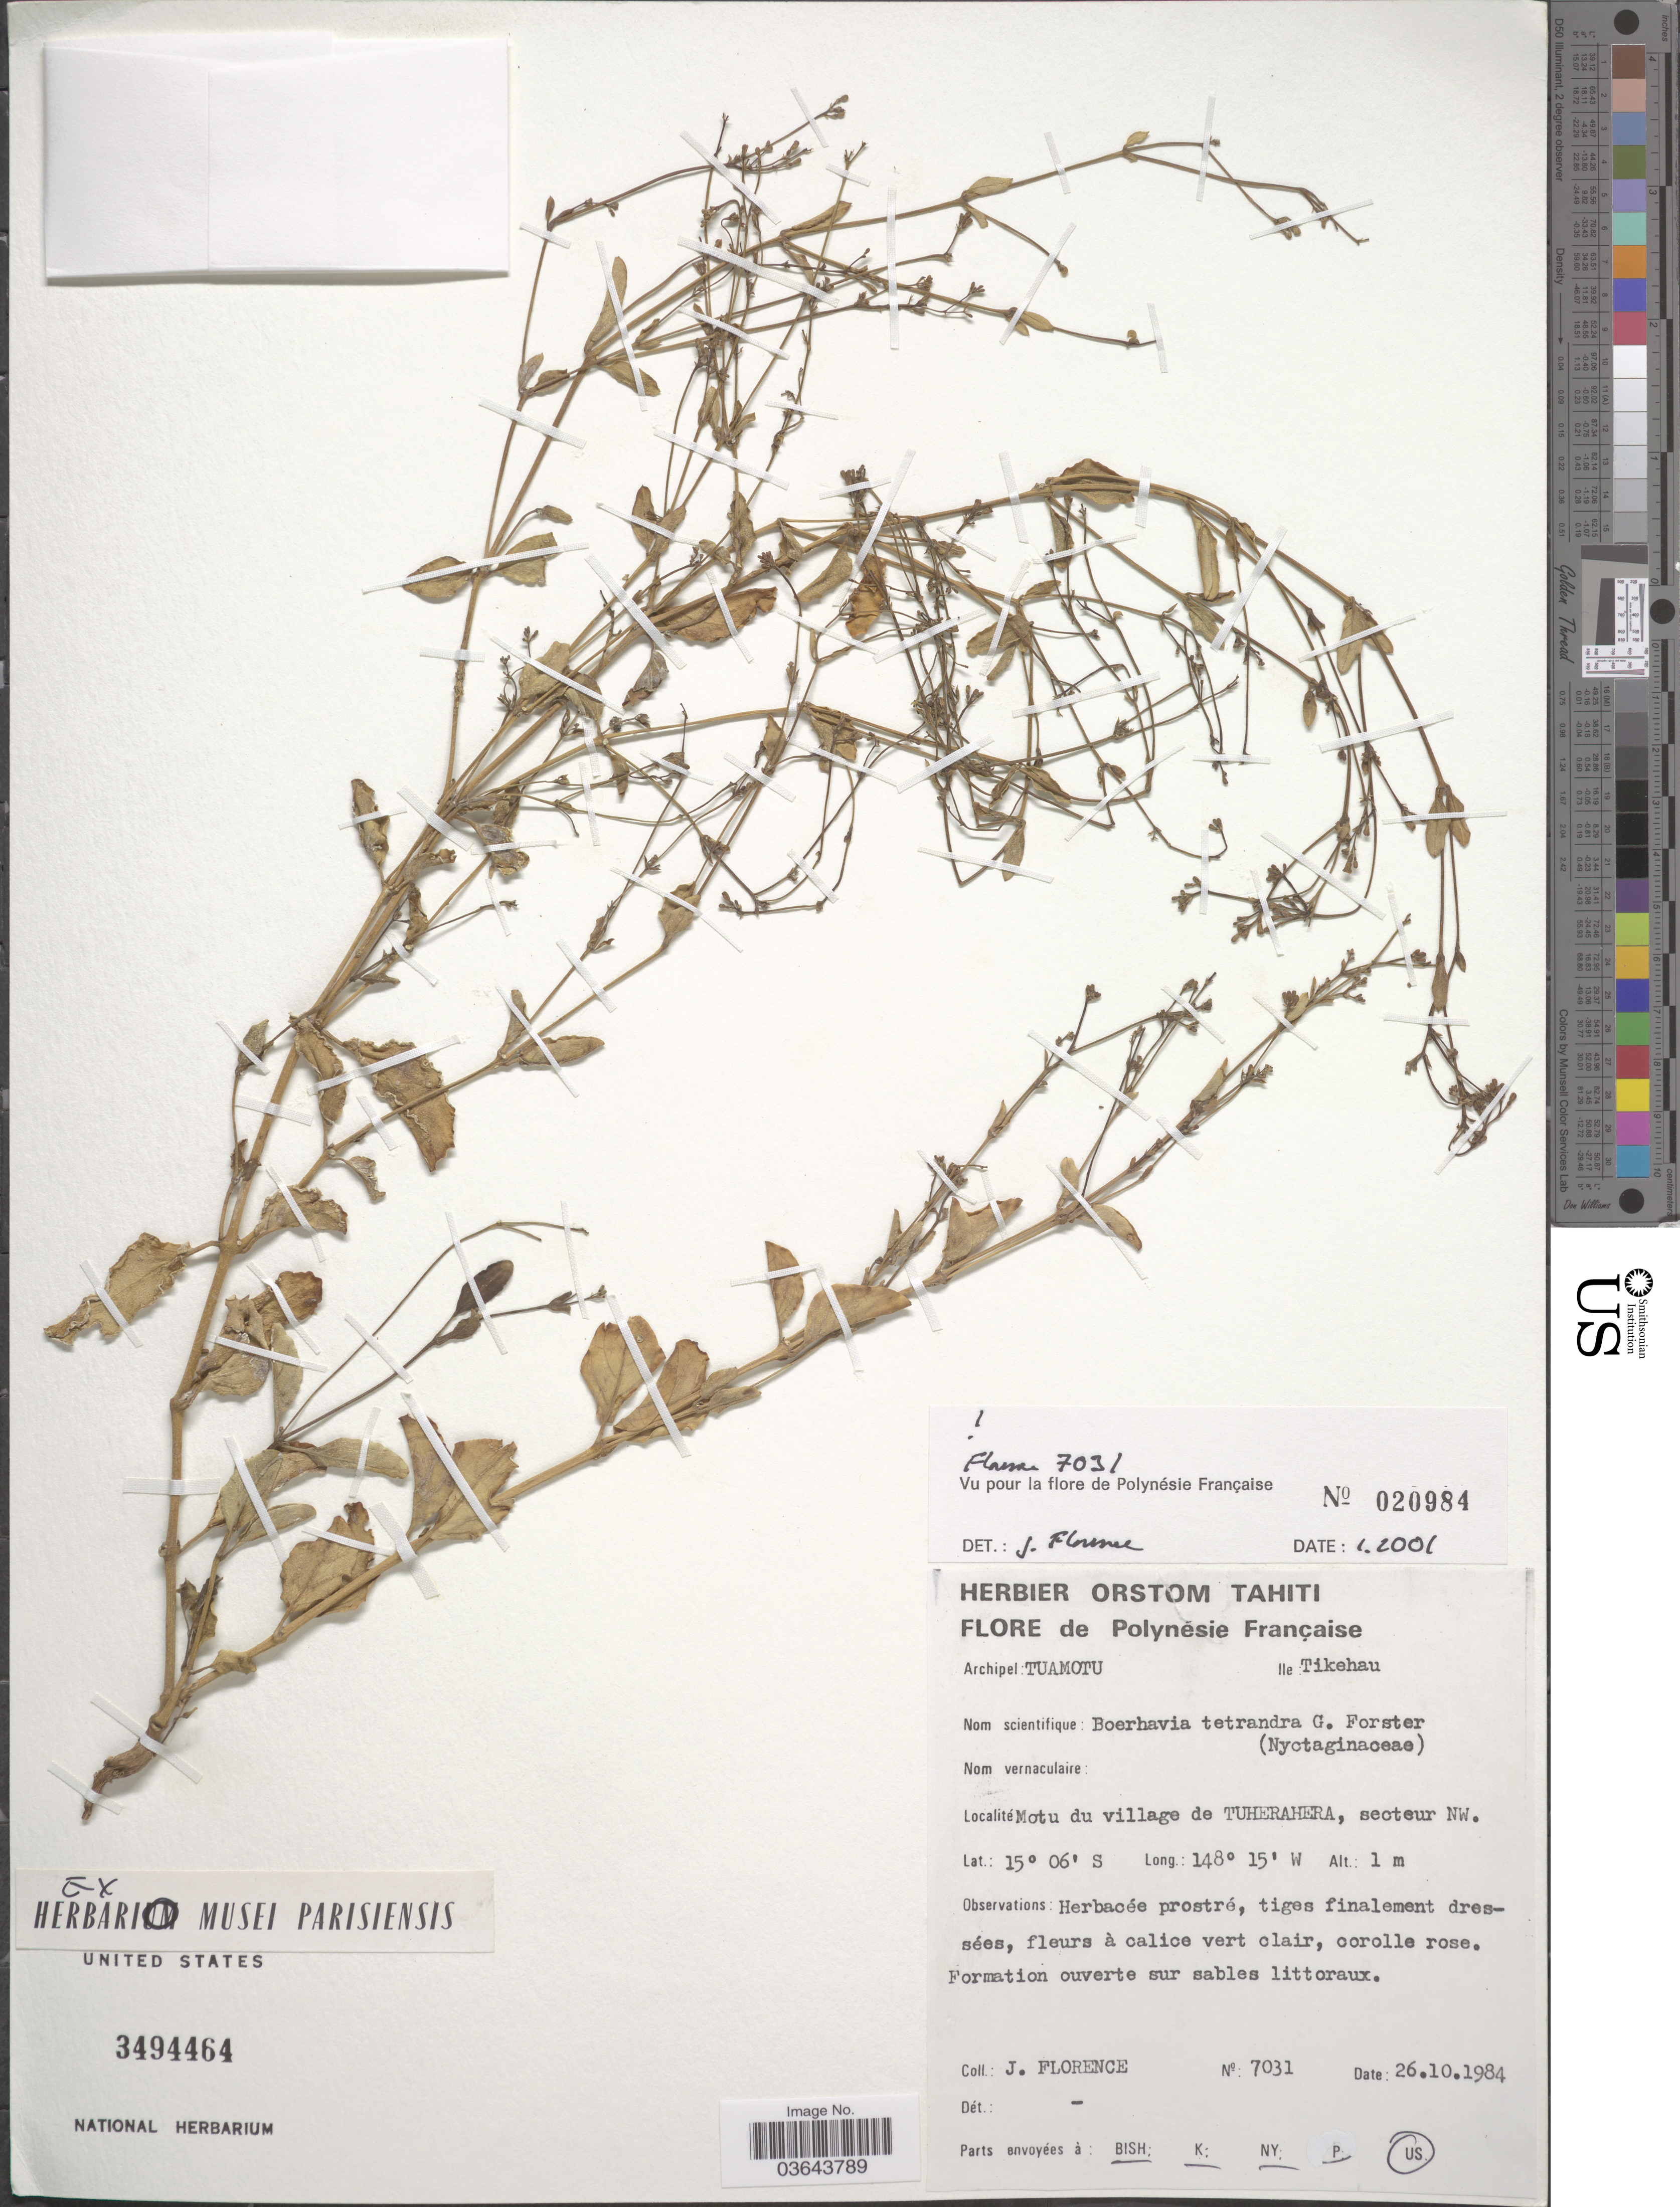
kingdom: Plantae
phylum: Tracheophyta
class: Magnoliopsida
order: Caryophyllales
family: Nyctaginaceae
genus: Boerhavia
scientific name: Boerhavia tetrandra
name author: G. Forst.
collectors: J. Florence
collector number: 7031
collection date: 1984-10-26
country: French Polynesia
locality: Archipel: Tuamotu Ile: Tikehau. Motu du village de Tuherahera, secteur NW.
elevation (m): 1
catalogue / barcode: US 3494464